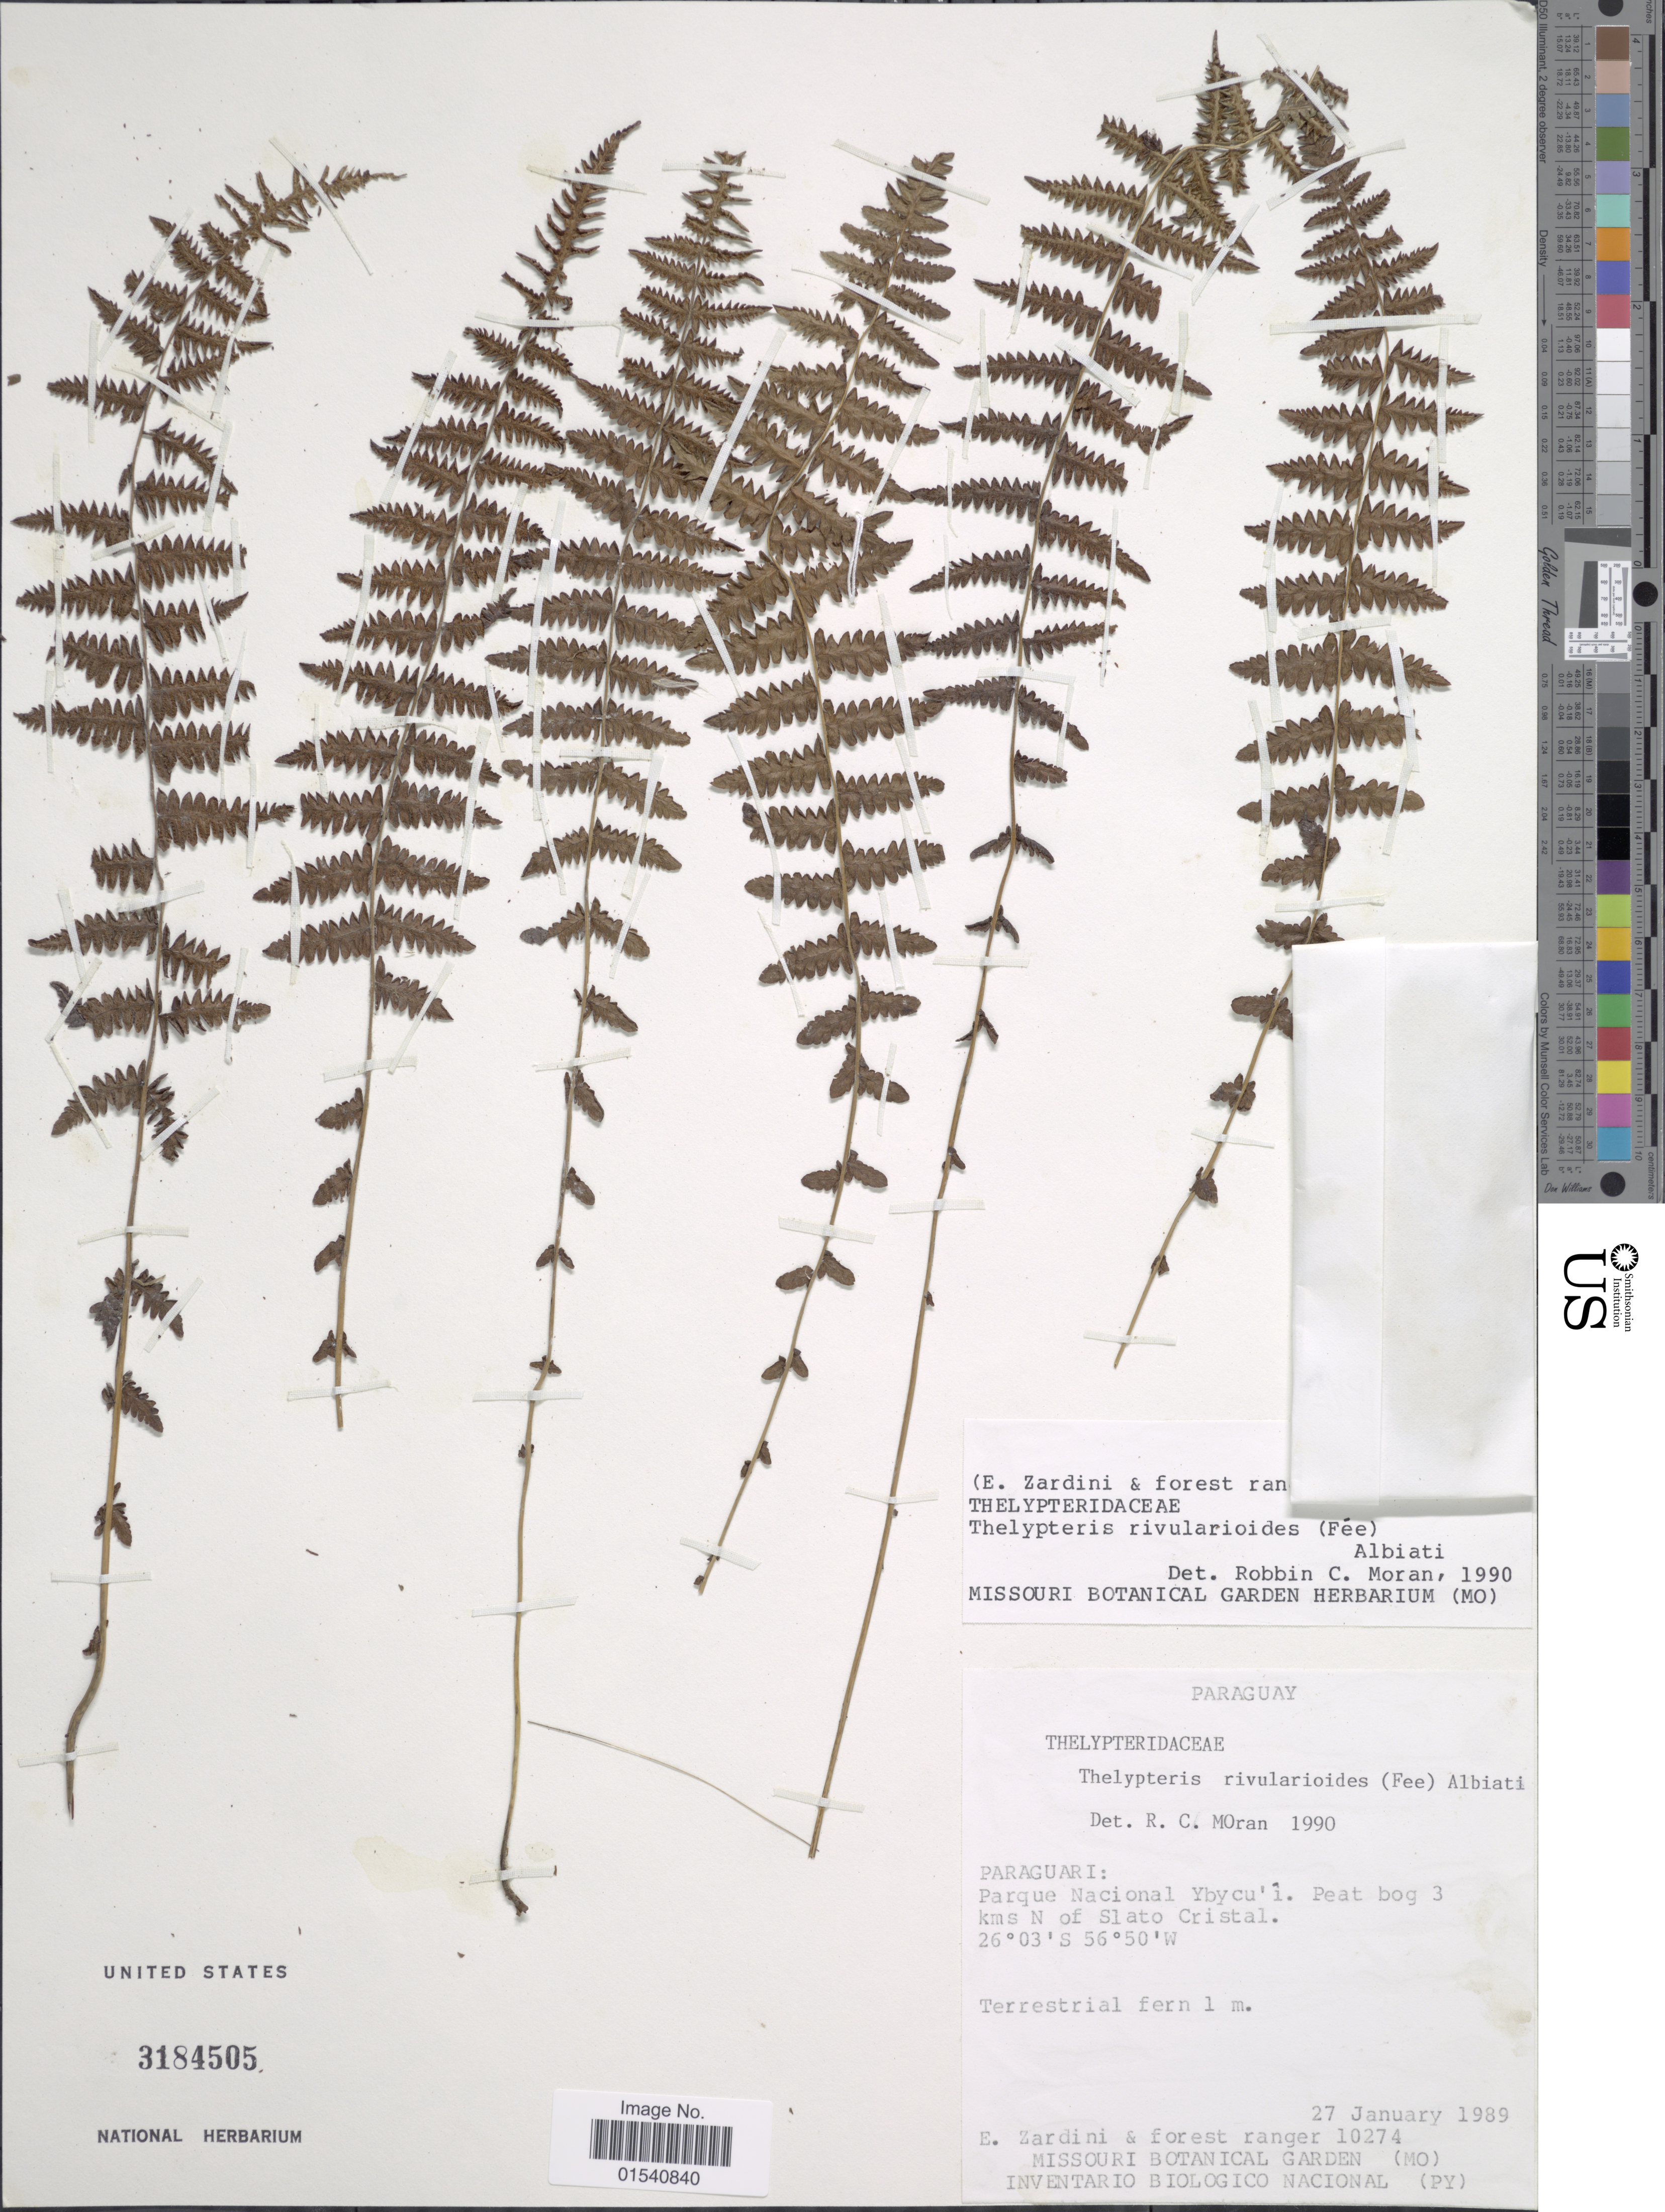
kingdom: Plantae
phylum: Tracheophyta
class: Polypodiopsida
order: Polypodiales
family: Thelypteridaceae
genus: Amauropelta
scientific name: Amauropelta rivularioides (Fée) comb. nov., ined 2015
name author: (Fée)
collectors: E. M. Zardini & Forest Guard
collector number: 10274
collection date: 1989-01-27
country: Paraguay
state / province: Paraguari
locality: Parque Nacional Ybycu'i. Peat bog 3 kms N of Slato Cristal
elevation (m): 1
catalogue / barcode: US 3184505